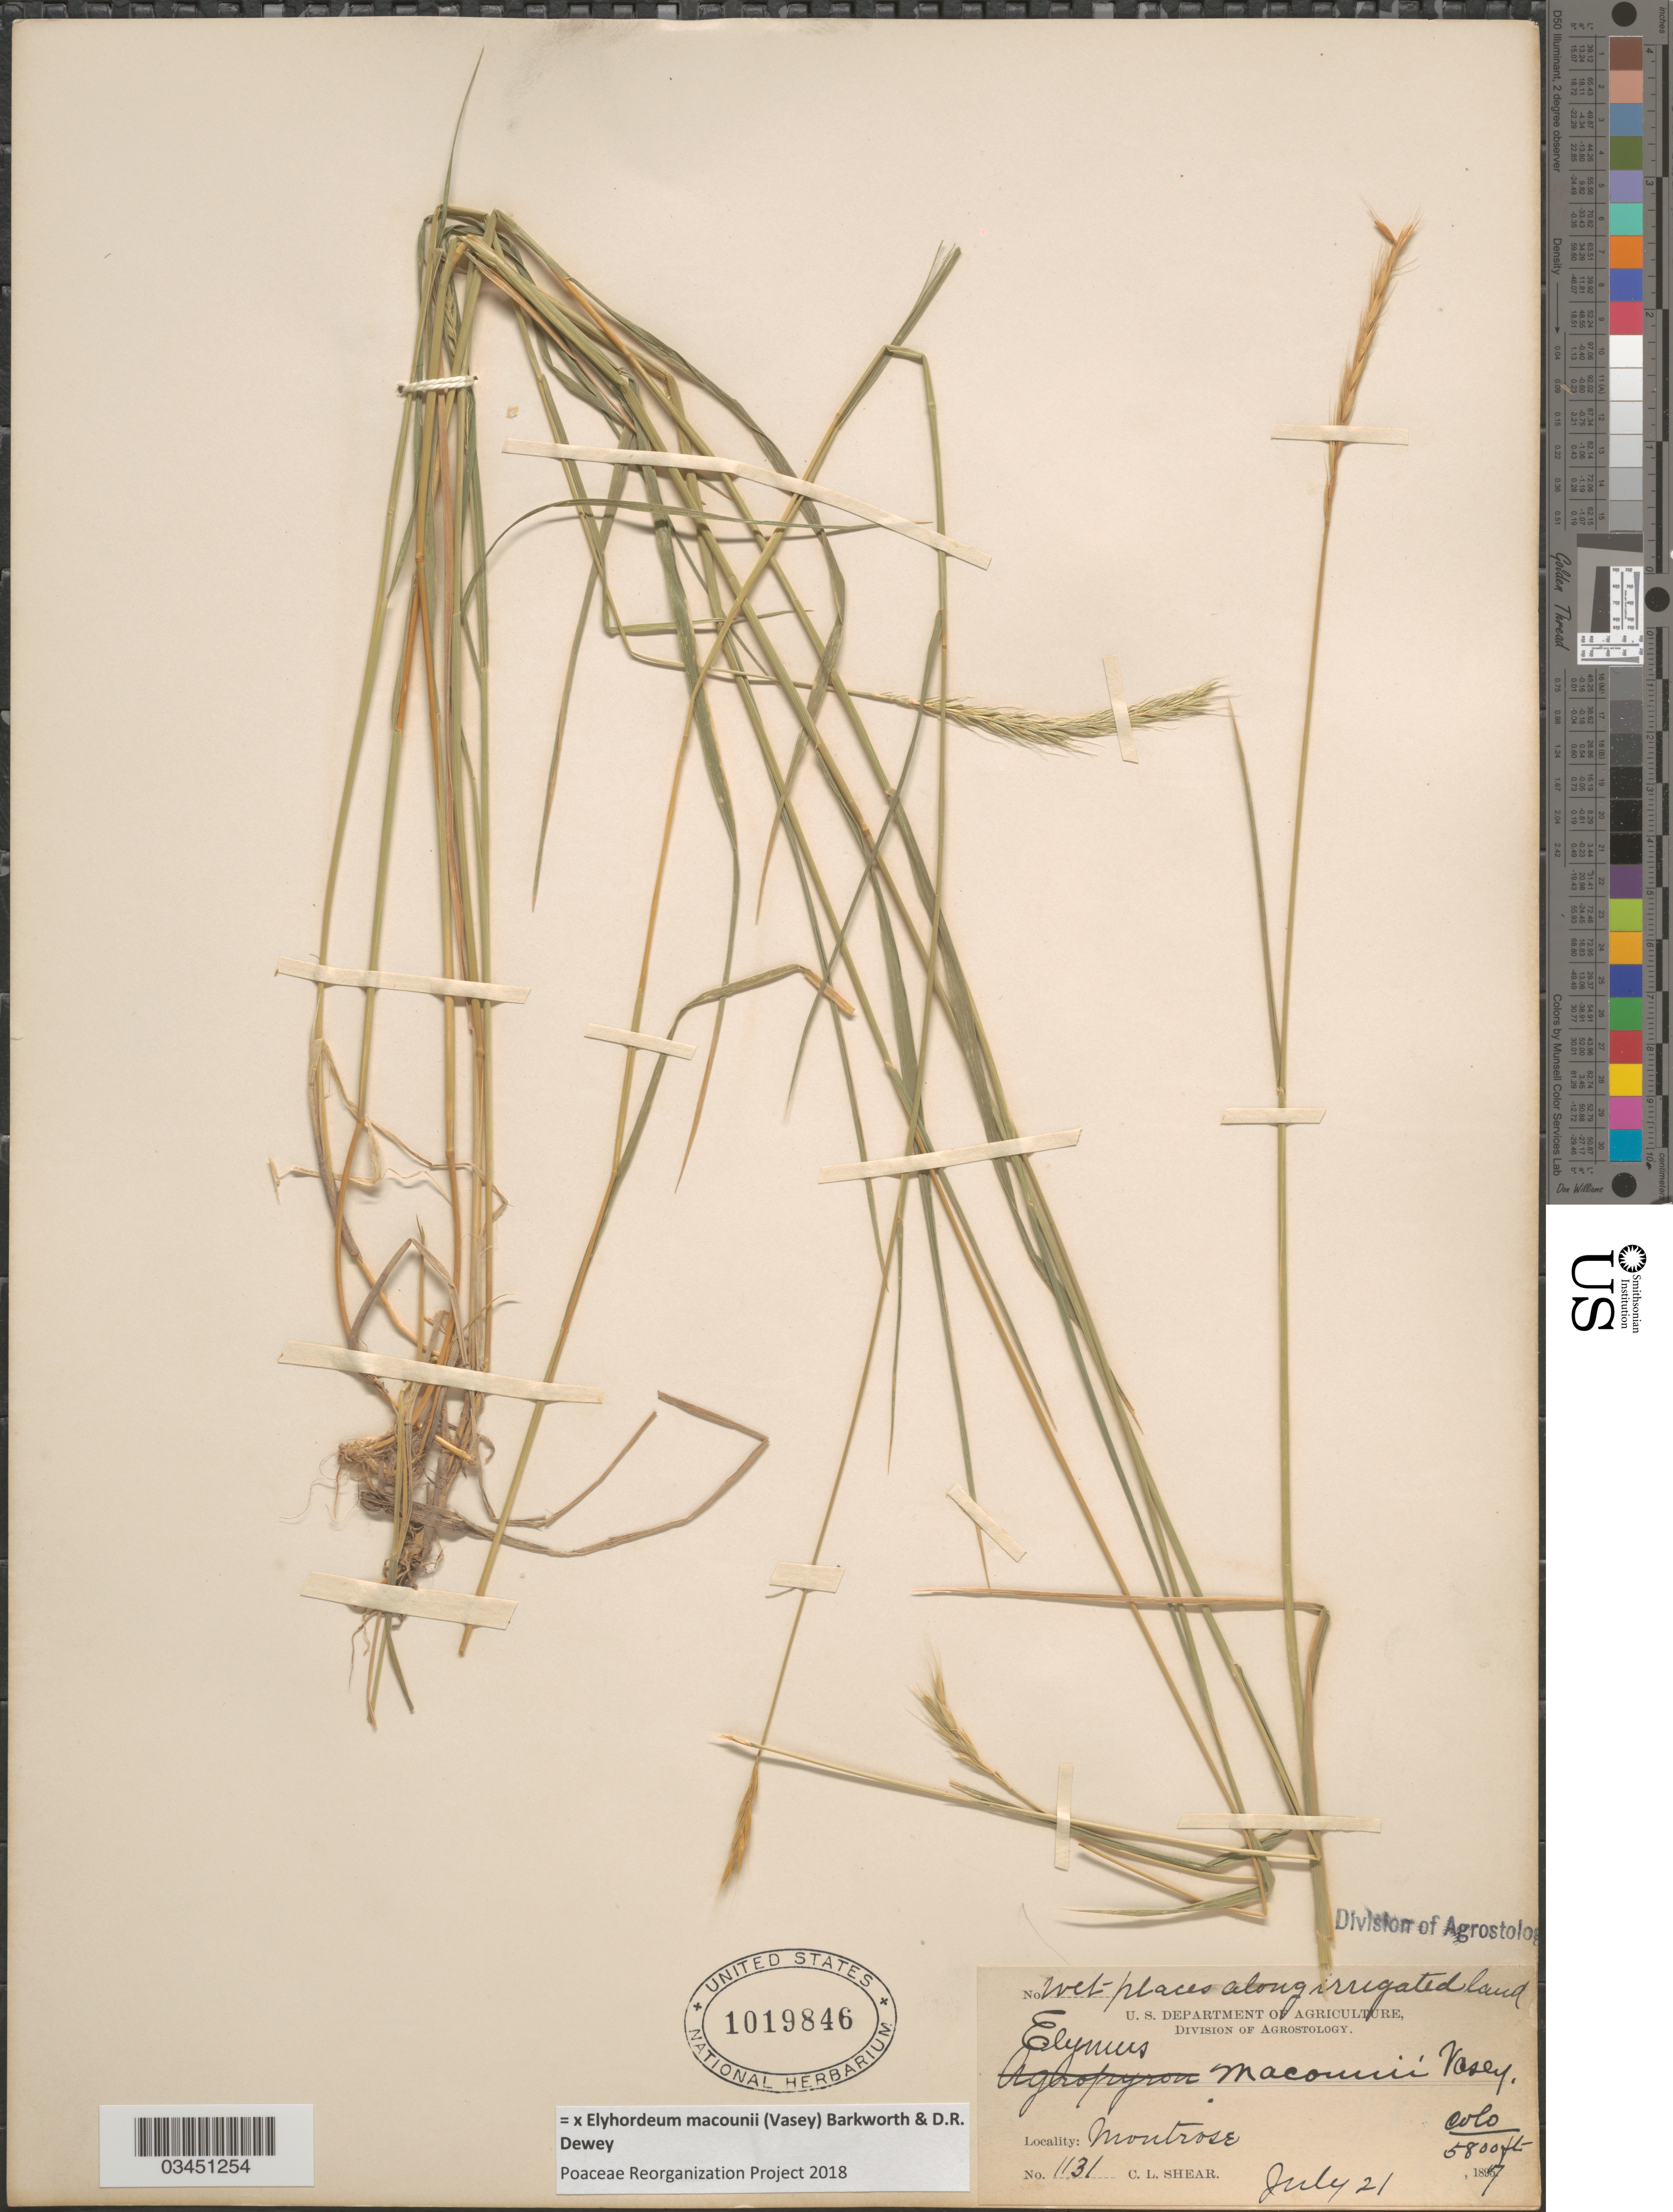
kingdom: Plantae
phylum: Tracheophyta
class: Liliopsida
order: Poales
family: Poaceae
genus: Elyhordeum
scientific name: x Elyhordeum macounii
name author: (Vasey) Barkworth & Dewey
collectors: C. L. Shear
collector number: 1131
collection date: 1897-07-21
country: United States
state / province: Colorado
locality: Montrose.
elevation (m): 1768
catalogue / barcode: US 1019846